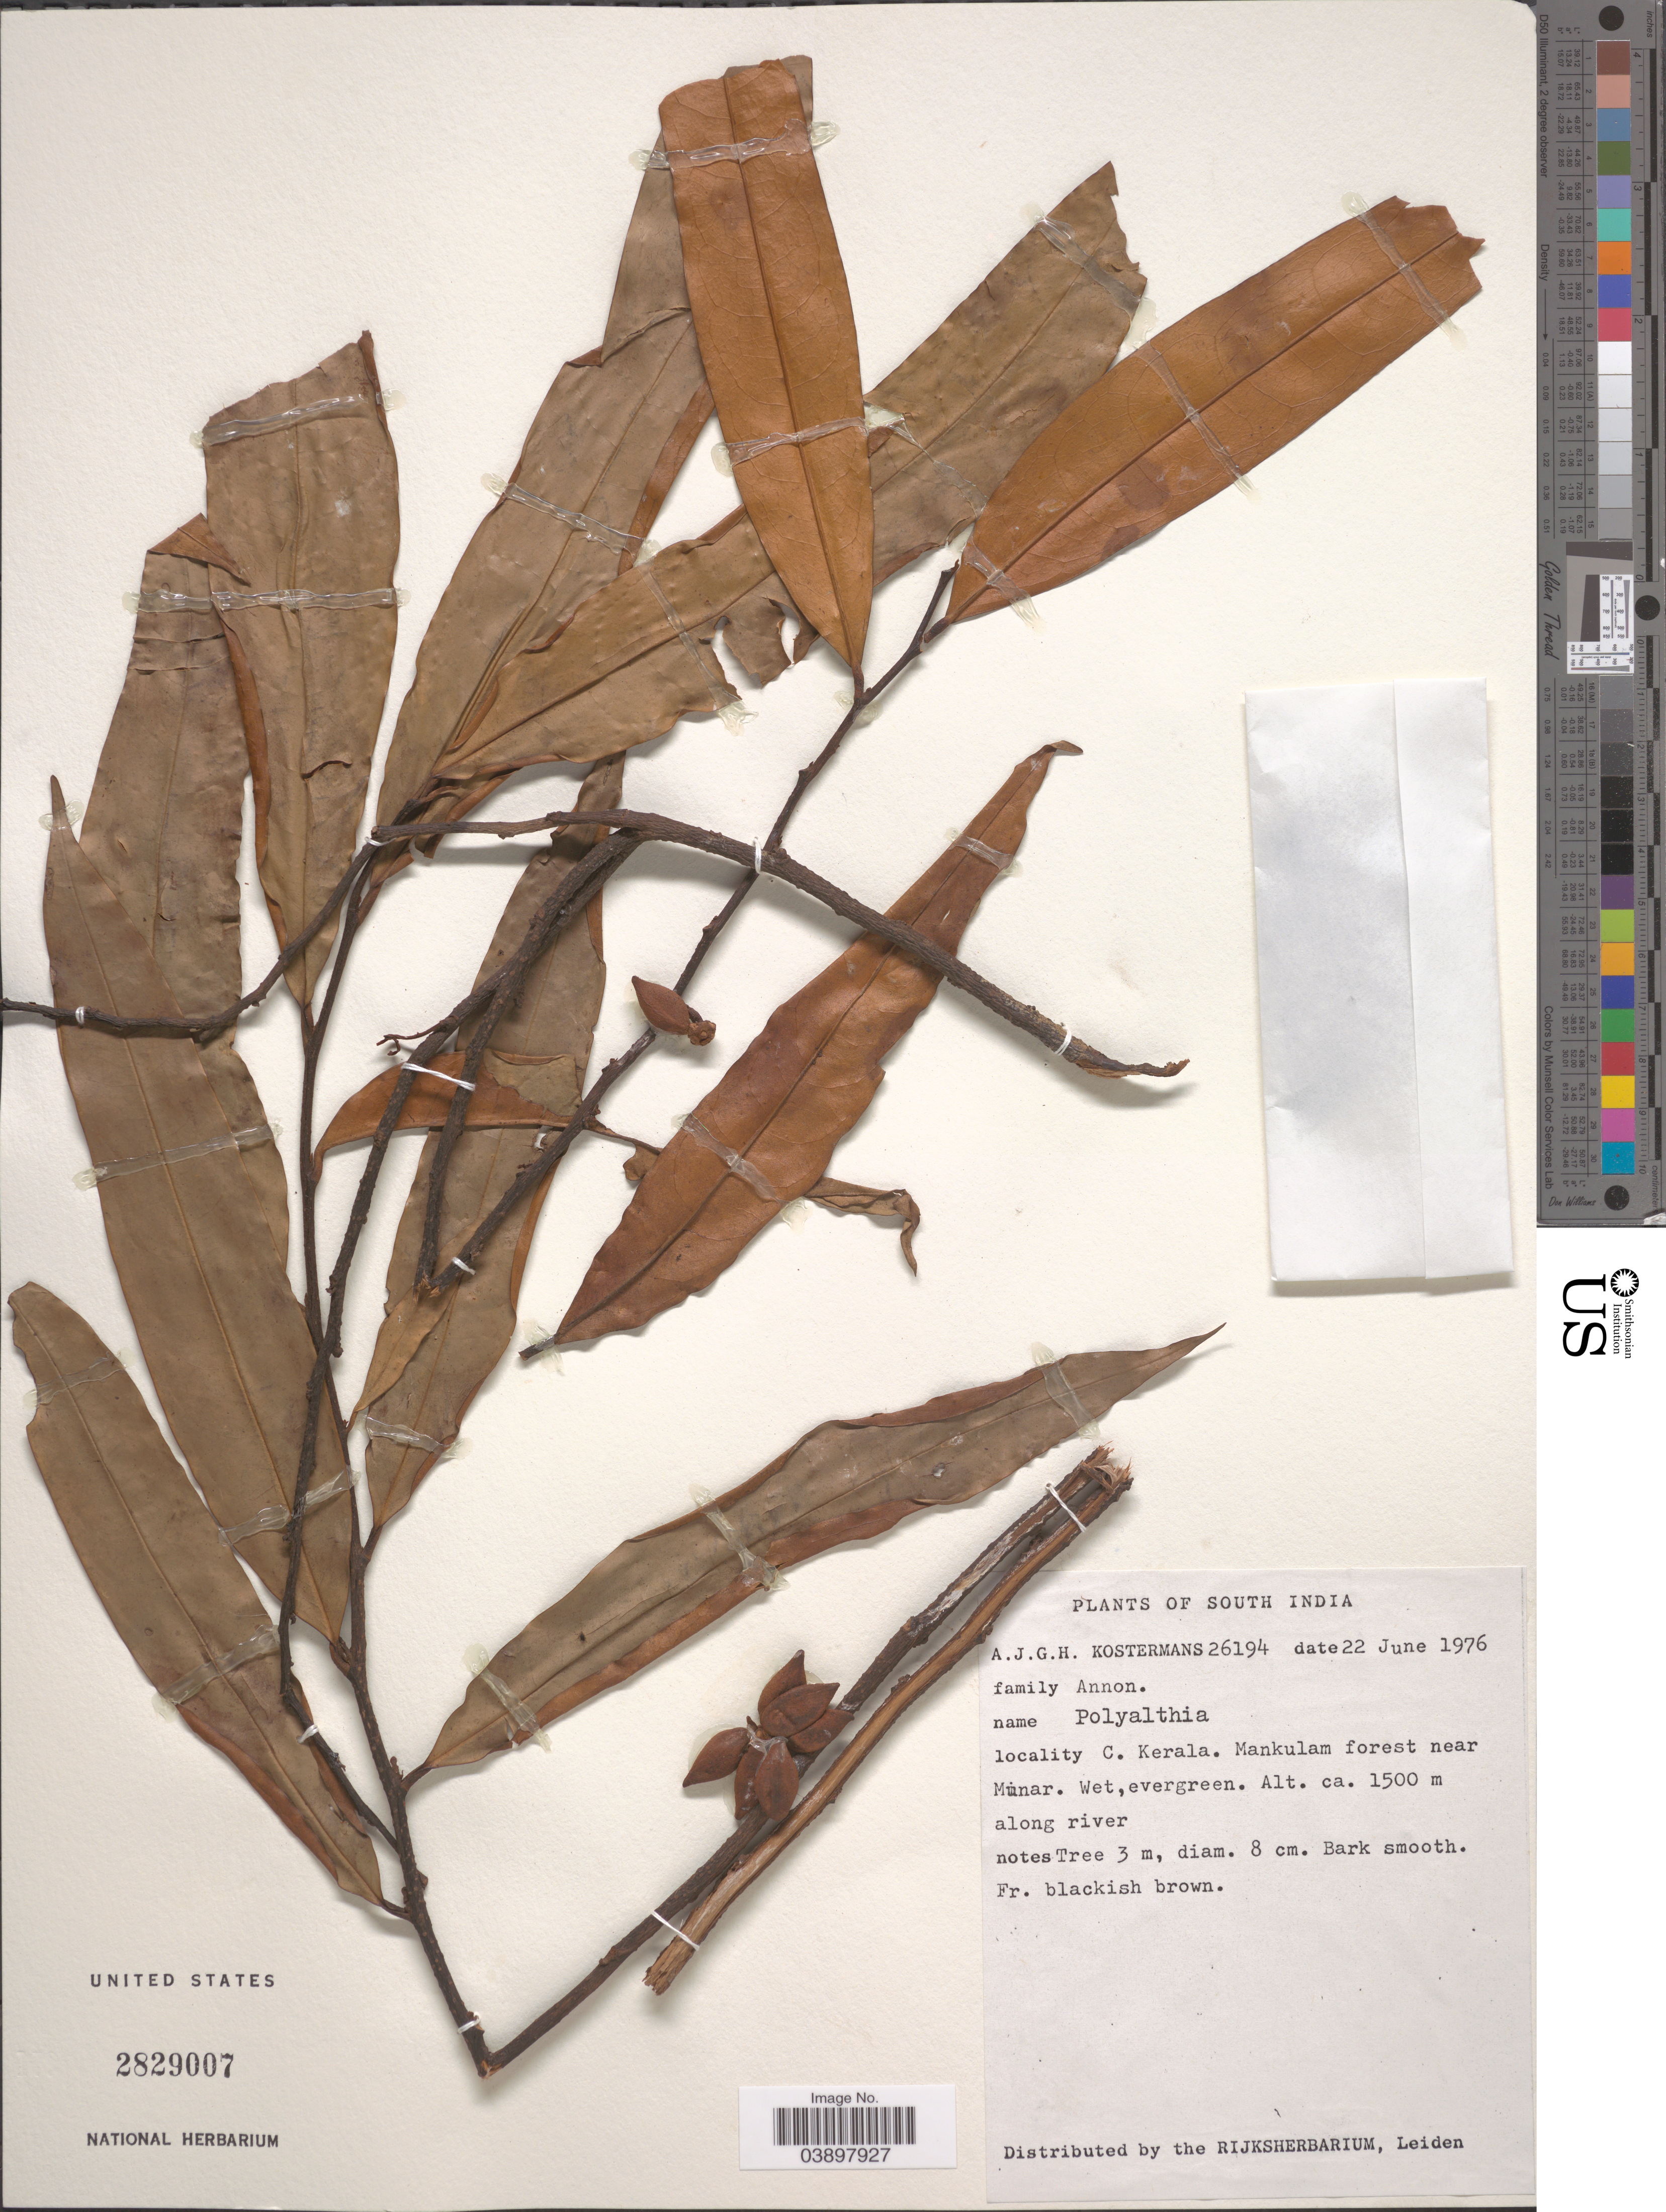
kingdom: Plantae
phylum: Tracheophyta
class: Magnoliopsida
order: Magnoliales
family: Annonaceae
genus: Goniothalamus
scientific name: Goniothalamus sp.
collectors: A. J. G. Kostermans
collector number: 26194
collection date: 1976-06-22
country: India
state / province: Kerala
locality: South India. S. Kerala. Mankulam forest near Munar. Along river.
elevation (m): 1500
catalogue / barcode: US 2829007